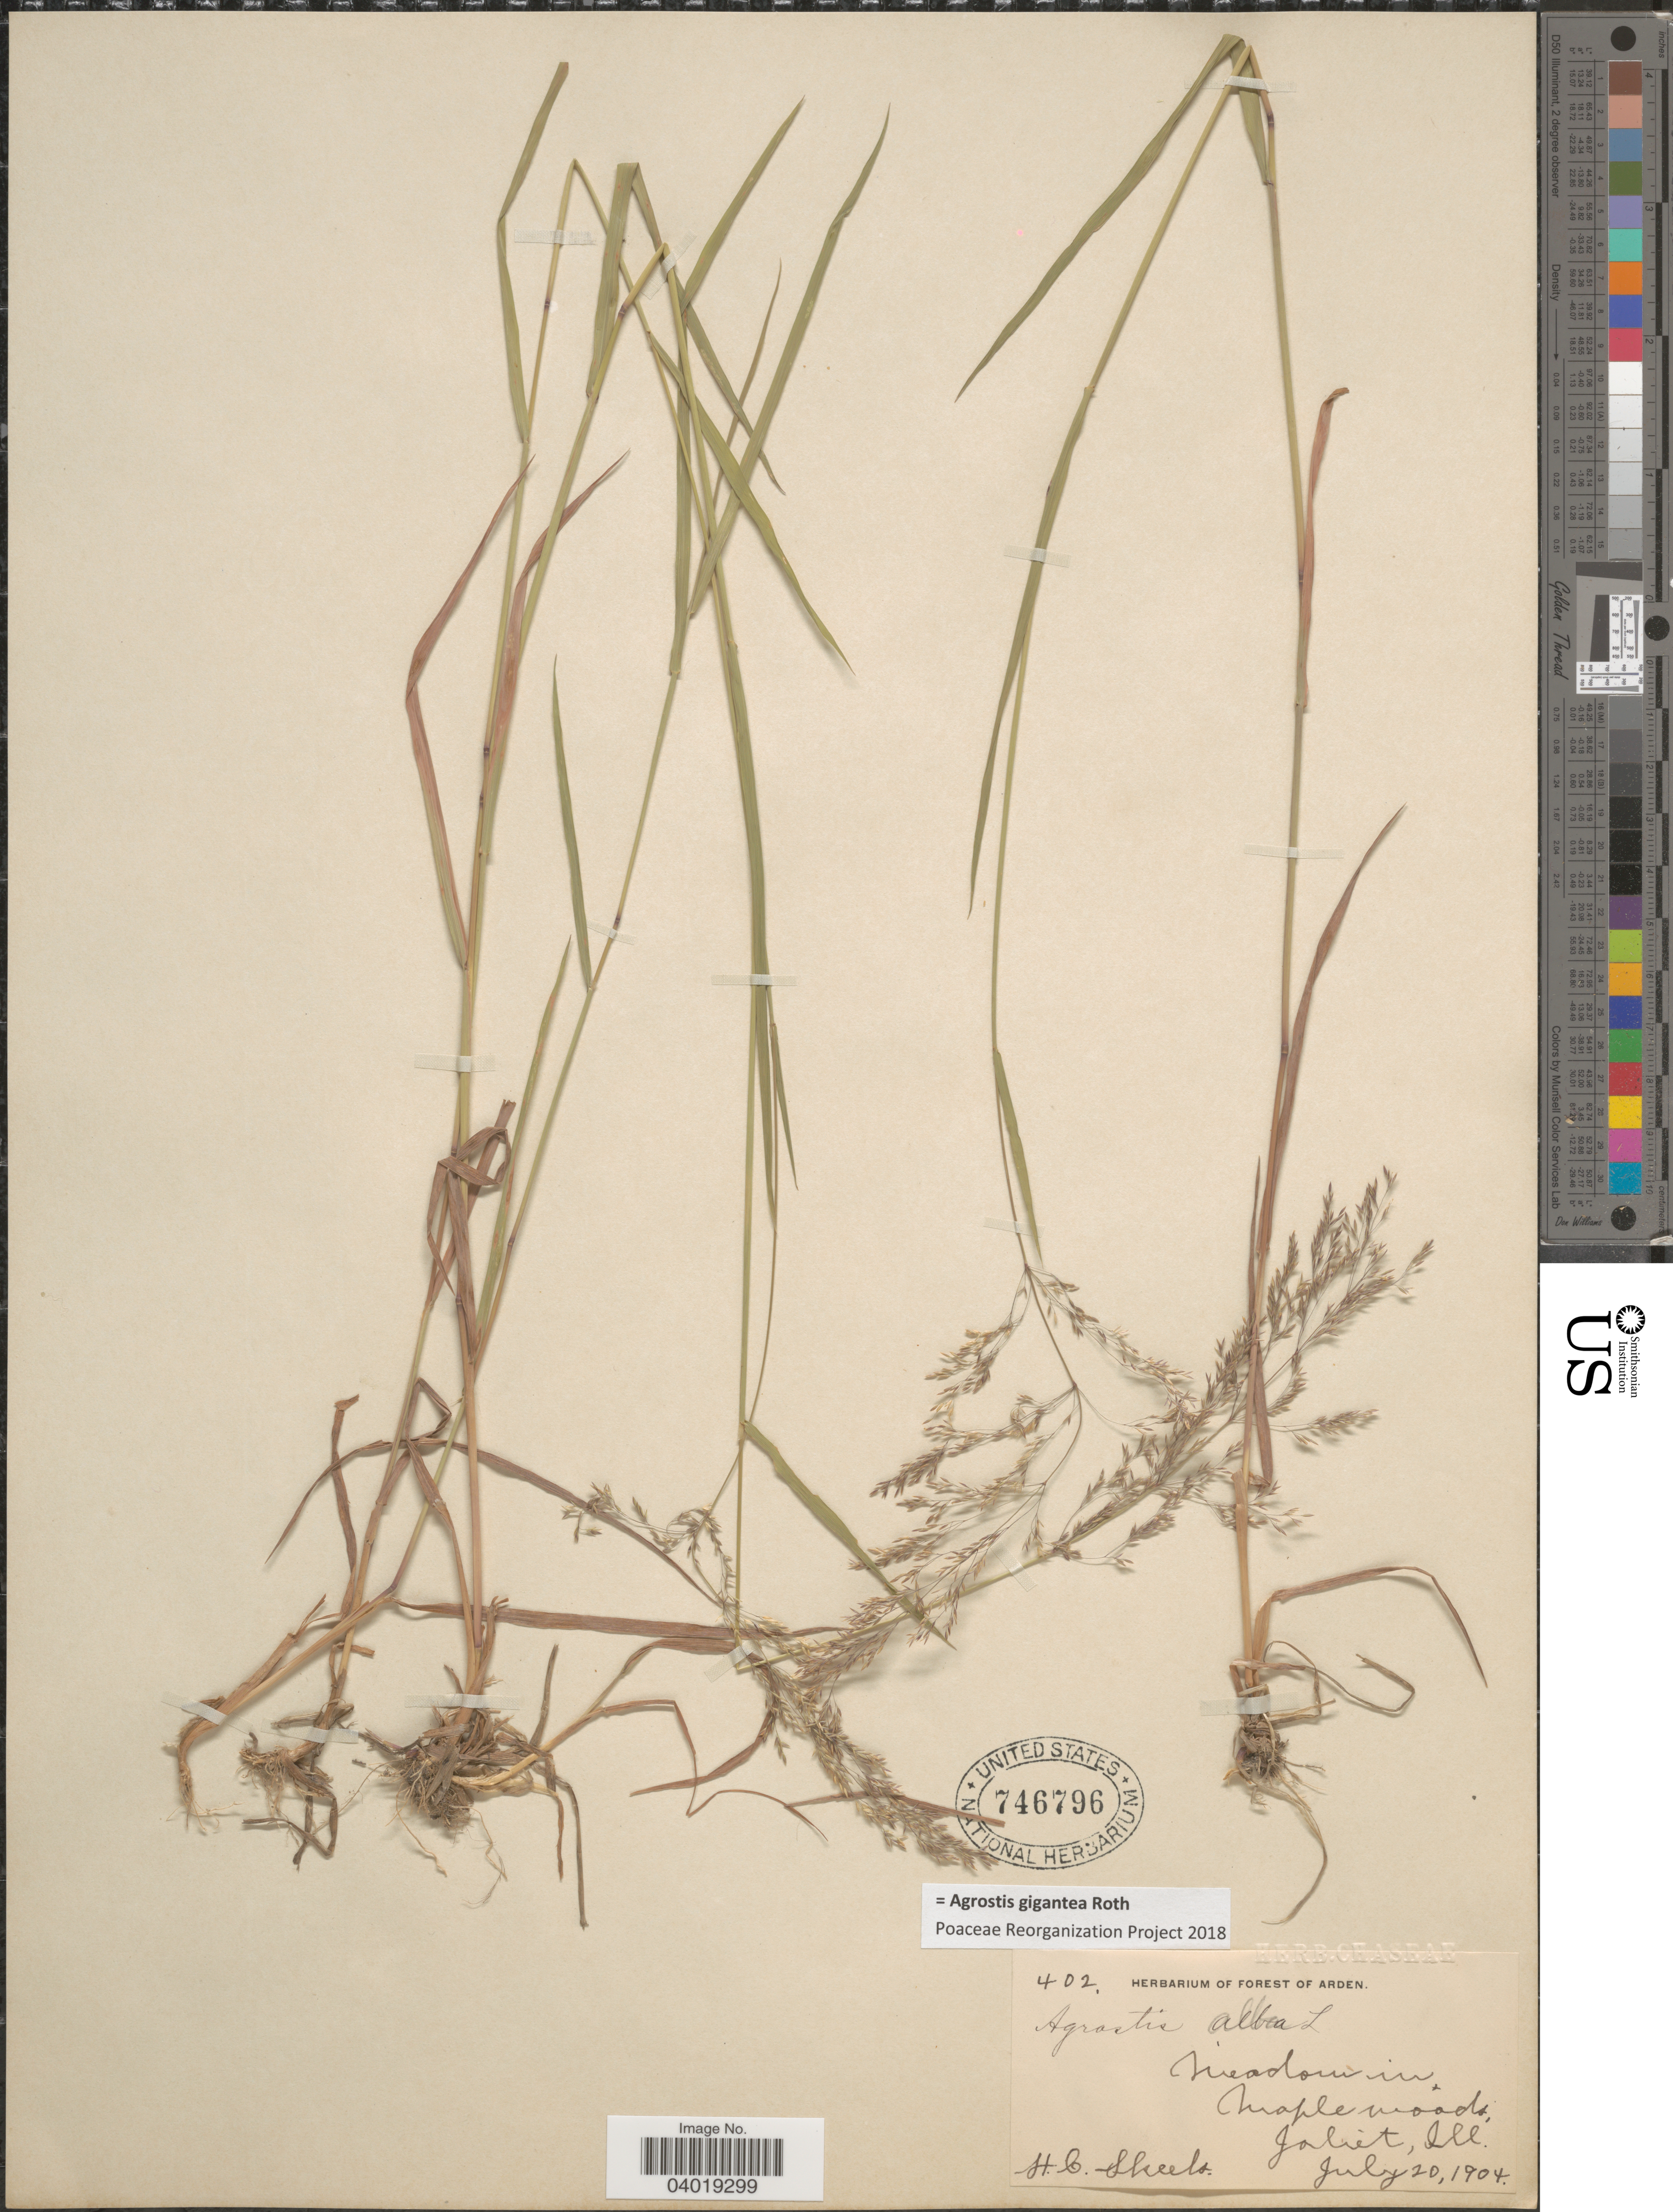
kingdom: Plantae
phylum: Tracheophyta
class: Liliopsida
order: Poales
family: Poaceae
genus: Agrostis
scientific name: Agrostis gigantea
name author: Roth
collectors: H. Skeels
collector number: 402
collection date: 1904-07-20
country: United States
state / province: Illinois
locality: Meadow in Maple woods, Joliet.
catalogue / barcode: US 746796